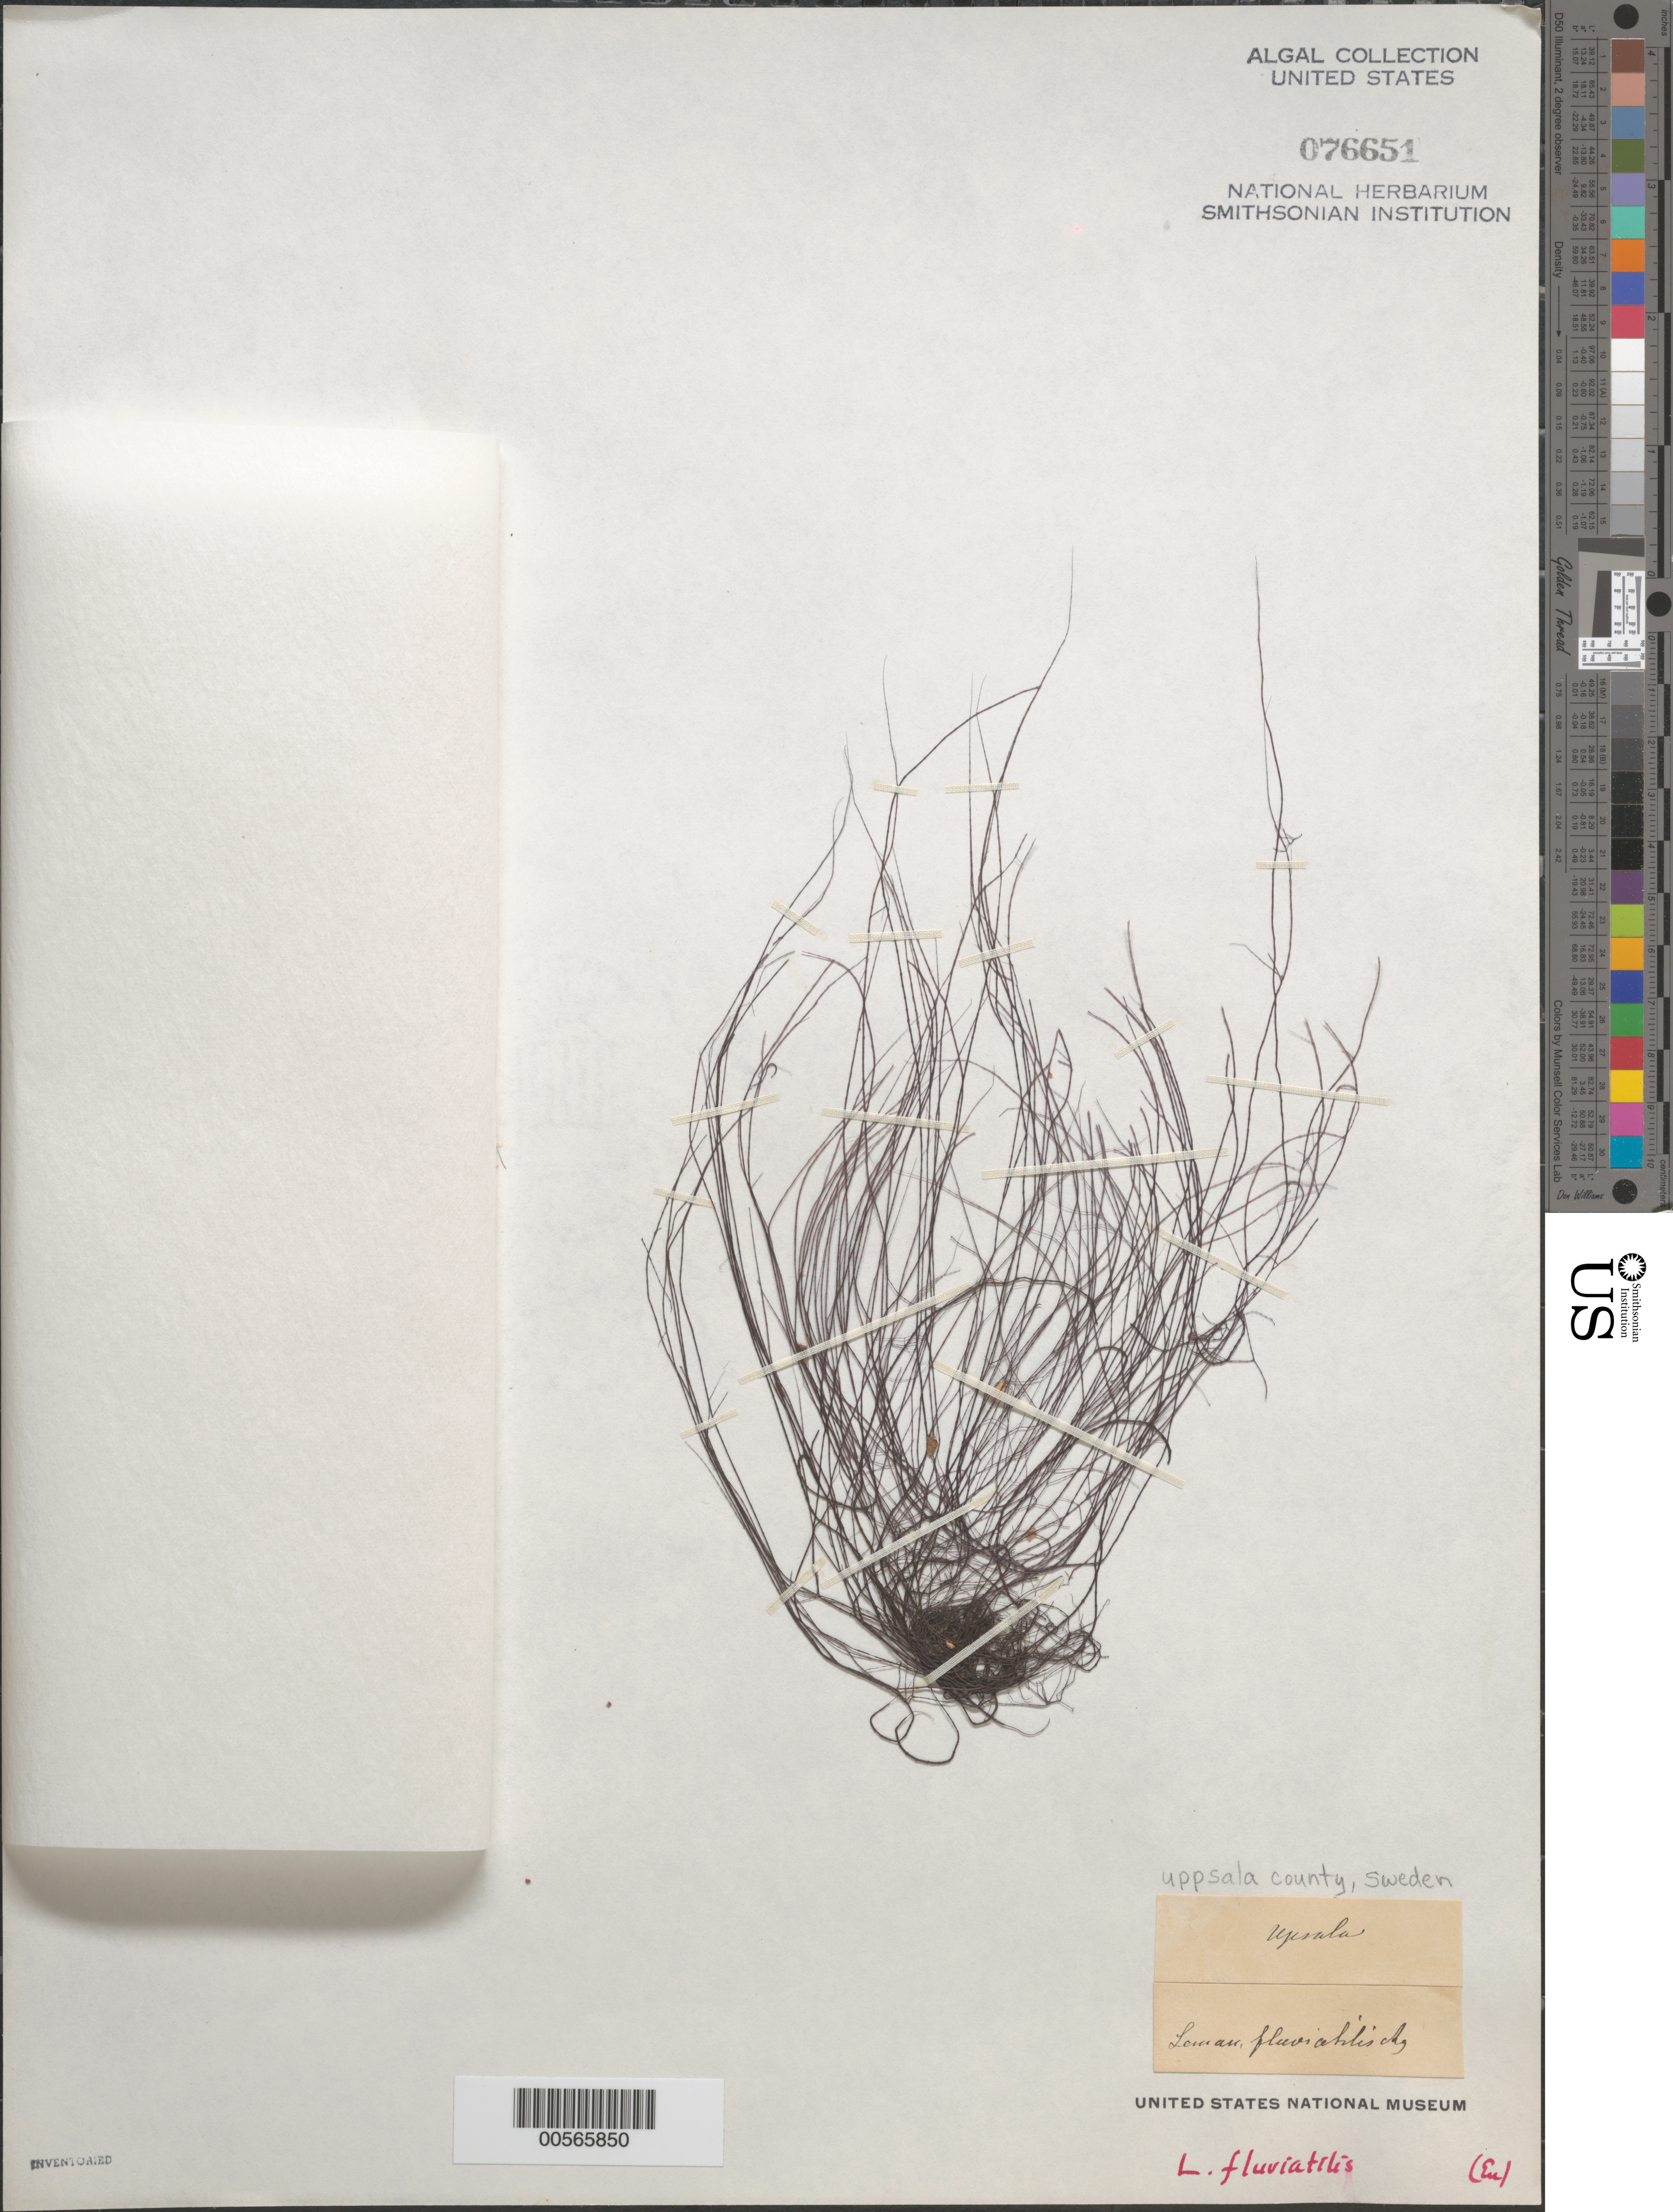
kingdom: Plantae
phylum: Rhodophyta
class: Florideophyceae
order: Batrachospermales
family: Lemaneaceae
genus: Lemanea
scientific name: Lemanea fluviatilis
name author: (L.) C. Agardh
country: Sweden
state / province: Uppsala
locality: Uppsala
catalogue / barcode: US 76651